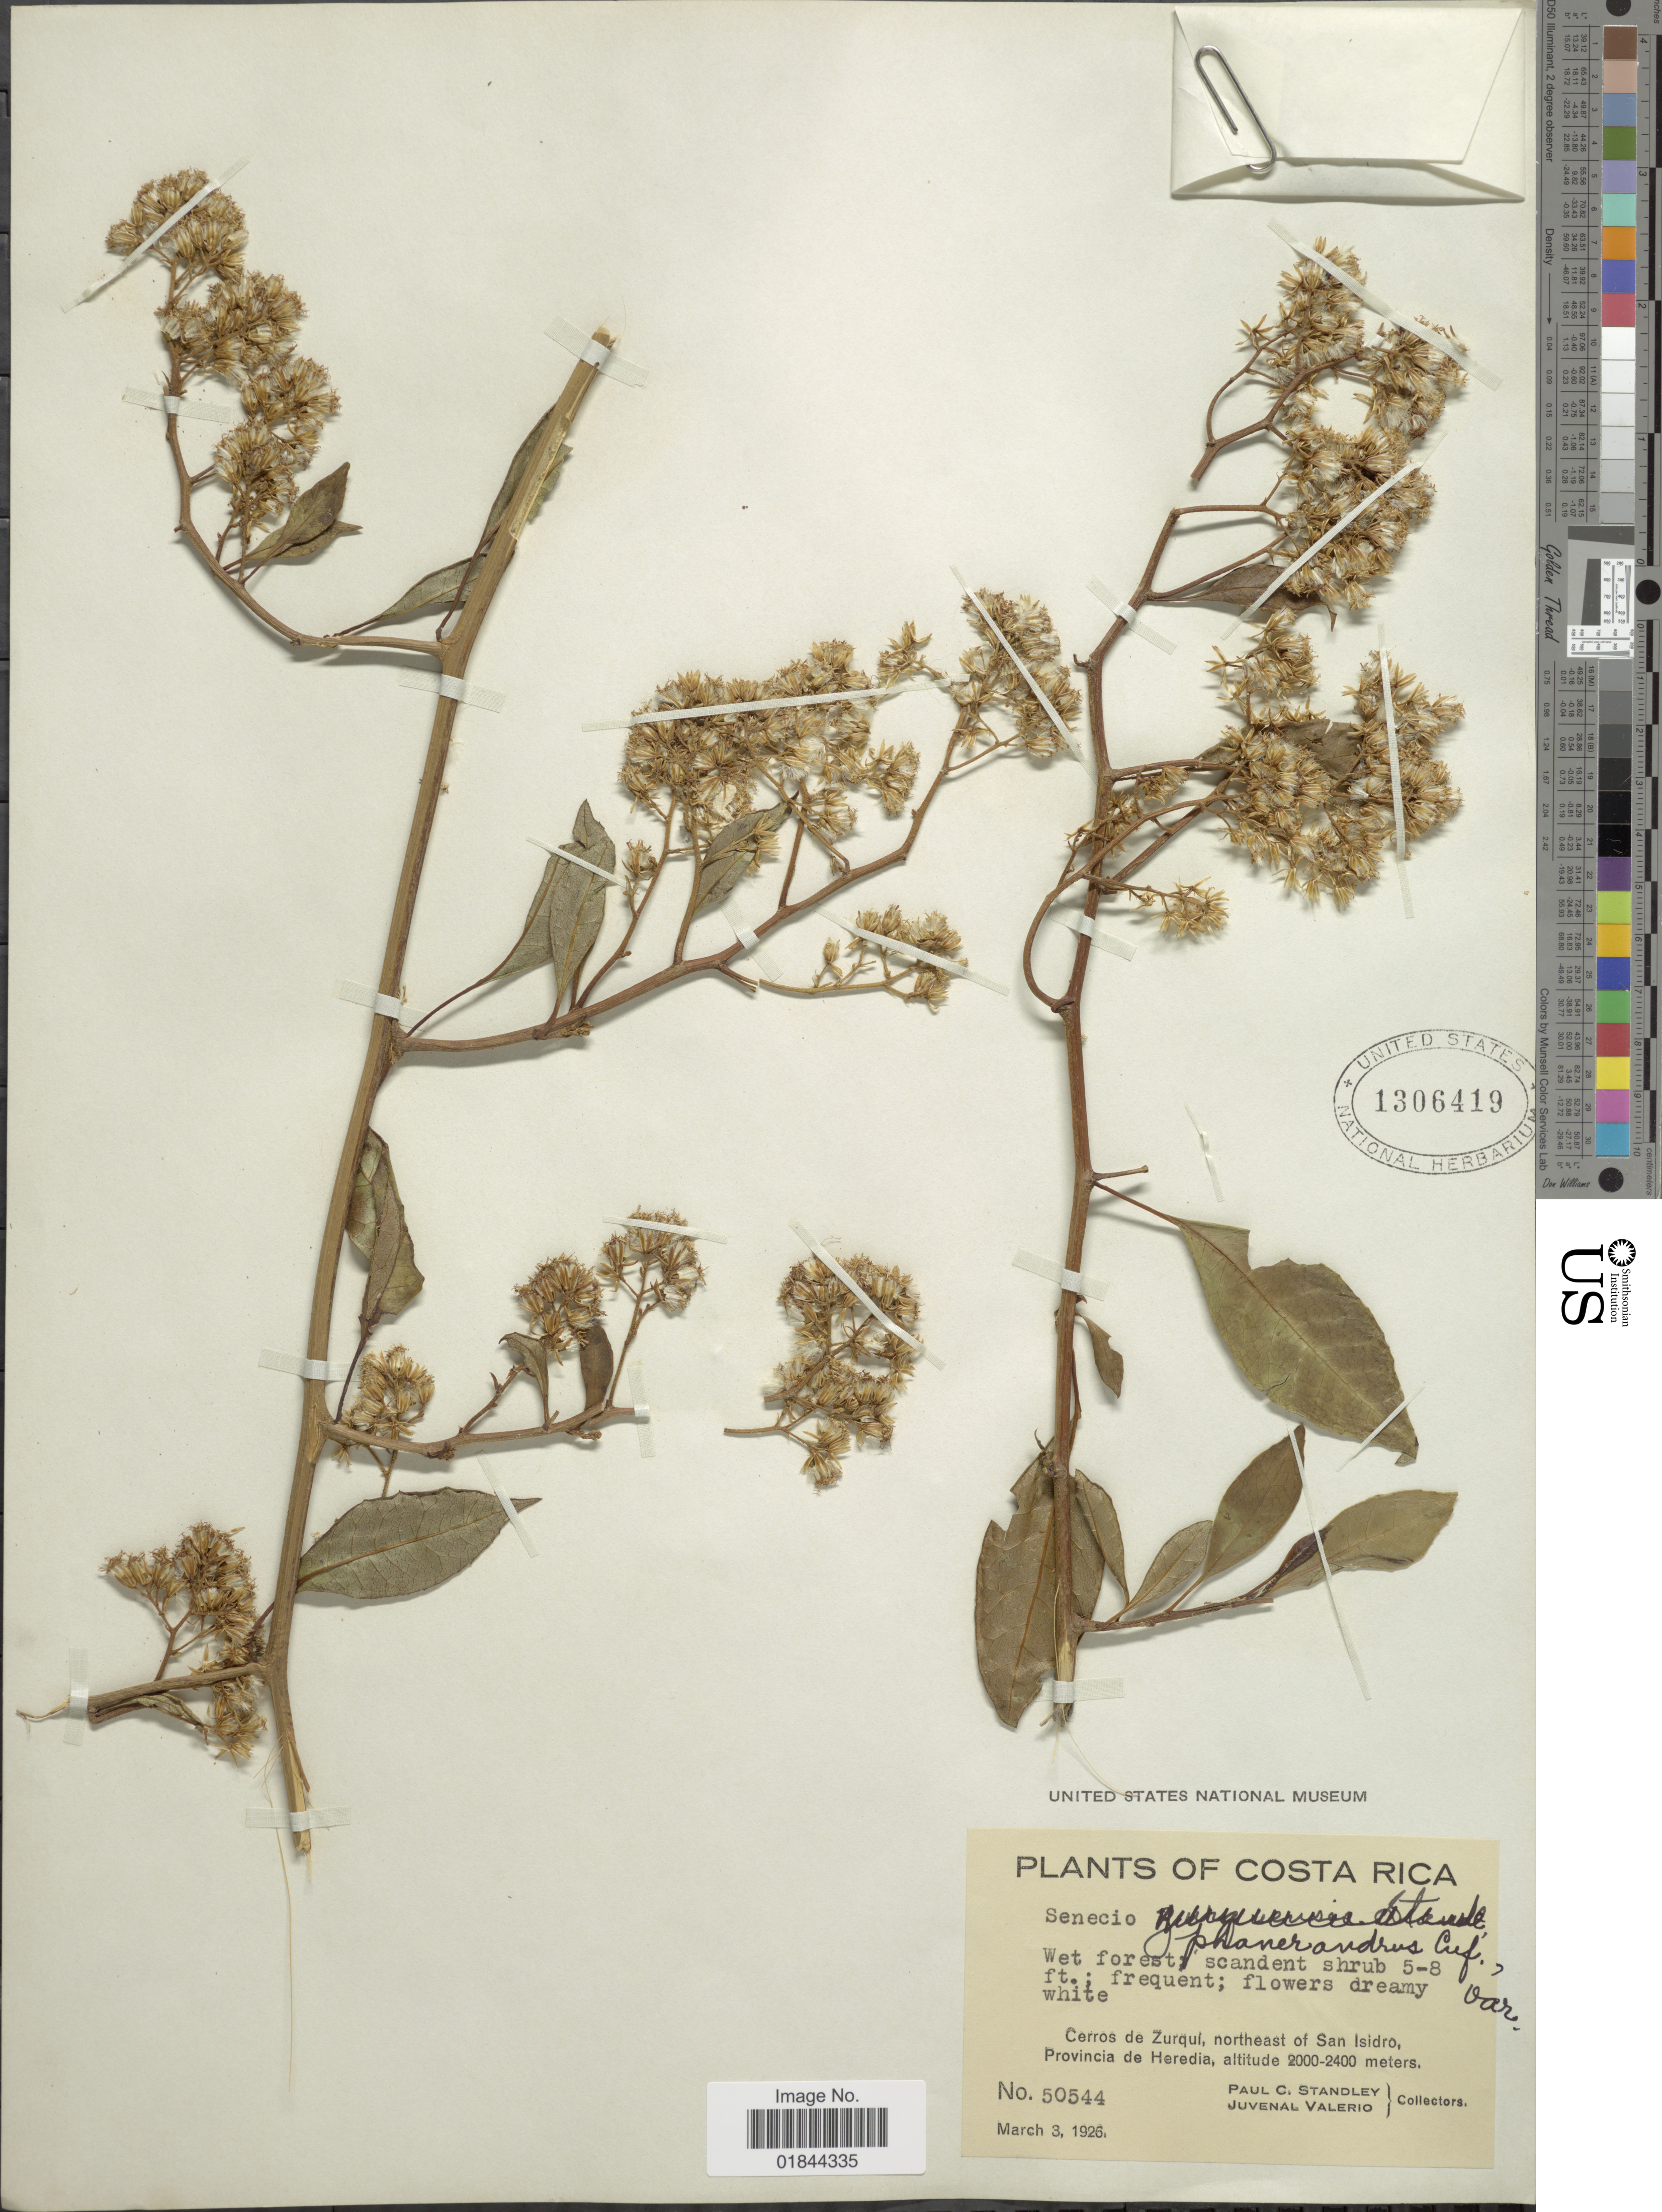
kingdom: Plantae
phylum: Tracheophyta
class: Magnoliopsida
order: Asterales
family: Asteraceae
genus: Pentacalia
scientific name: Pentacalia phanerandra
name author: (Cufod.) H. Rob. & Cuatrec.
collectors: P. C. Standley & J. Valerio R.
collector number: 50544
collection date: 1926-03-03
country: Costa Rica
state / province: Heredia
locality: Cerros de Zurqui, northeast of San Isidro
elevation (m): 2000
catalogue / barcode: US 1306419